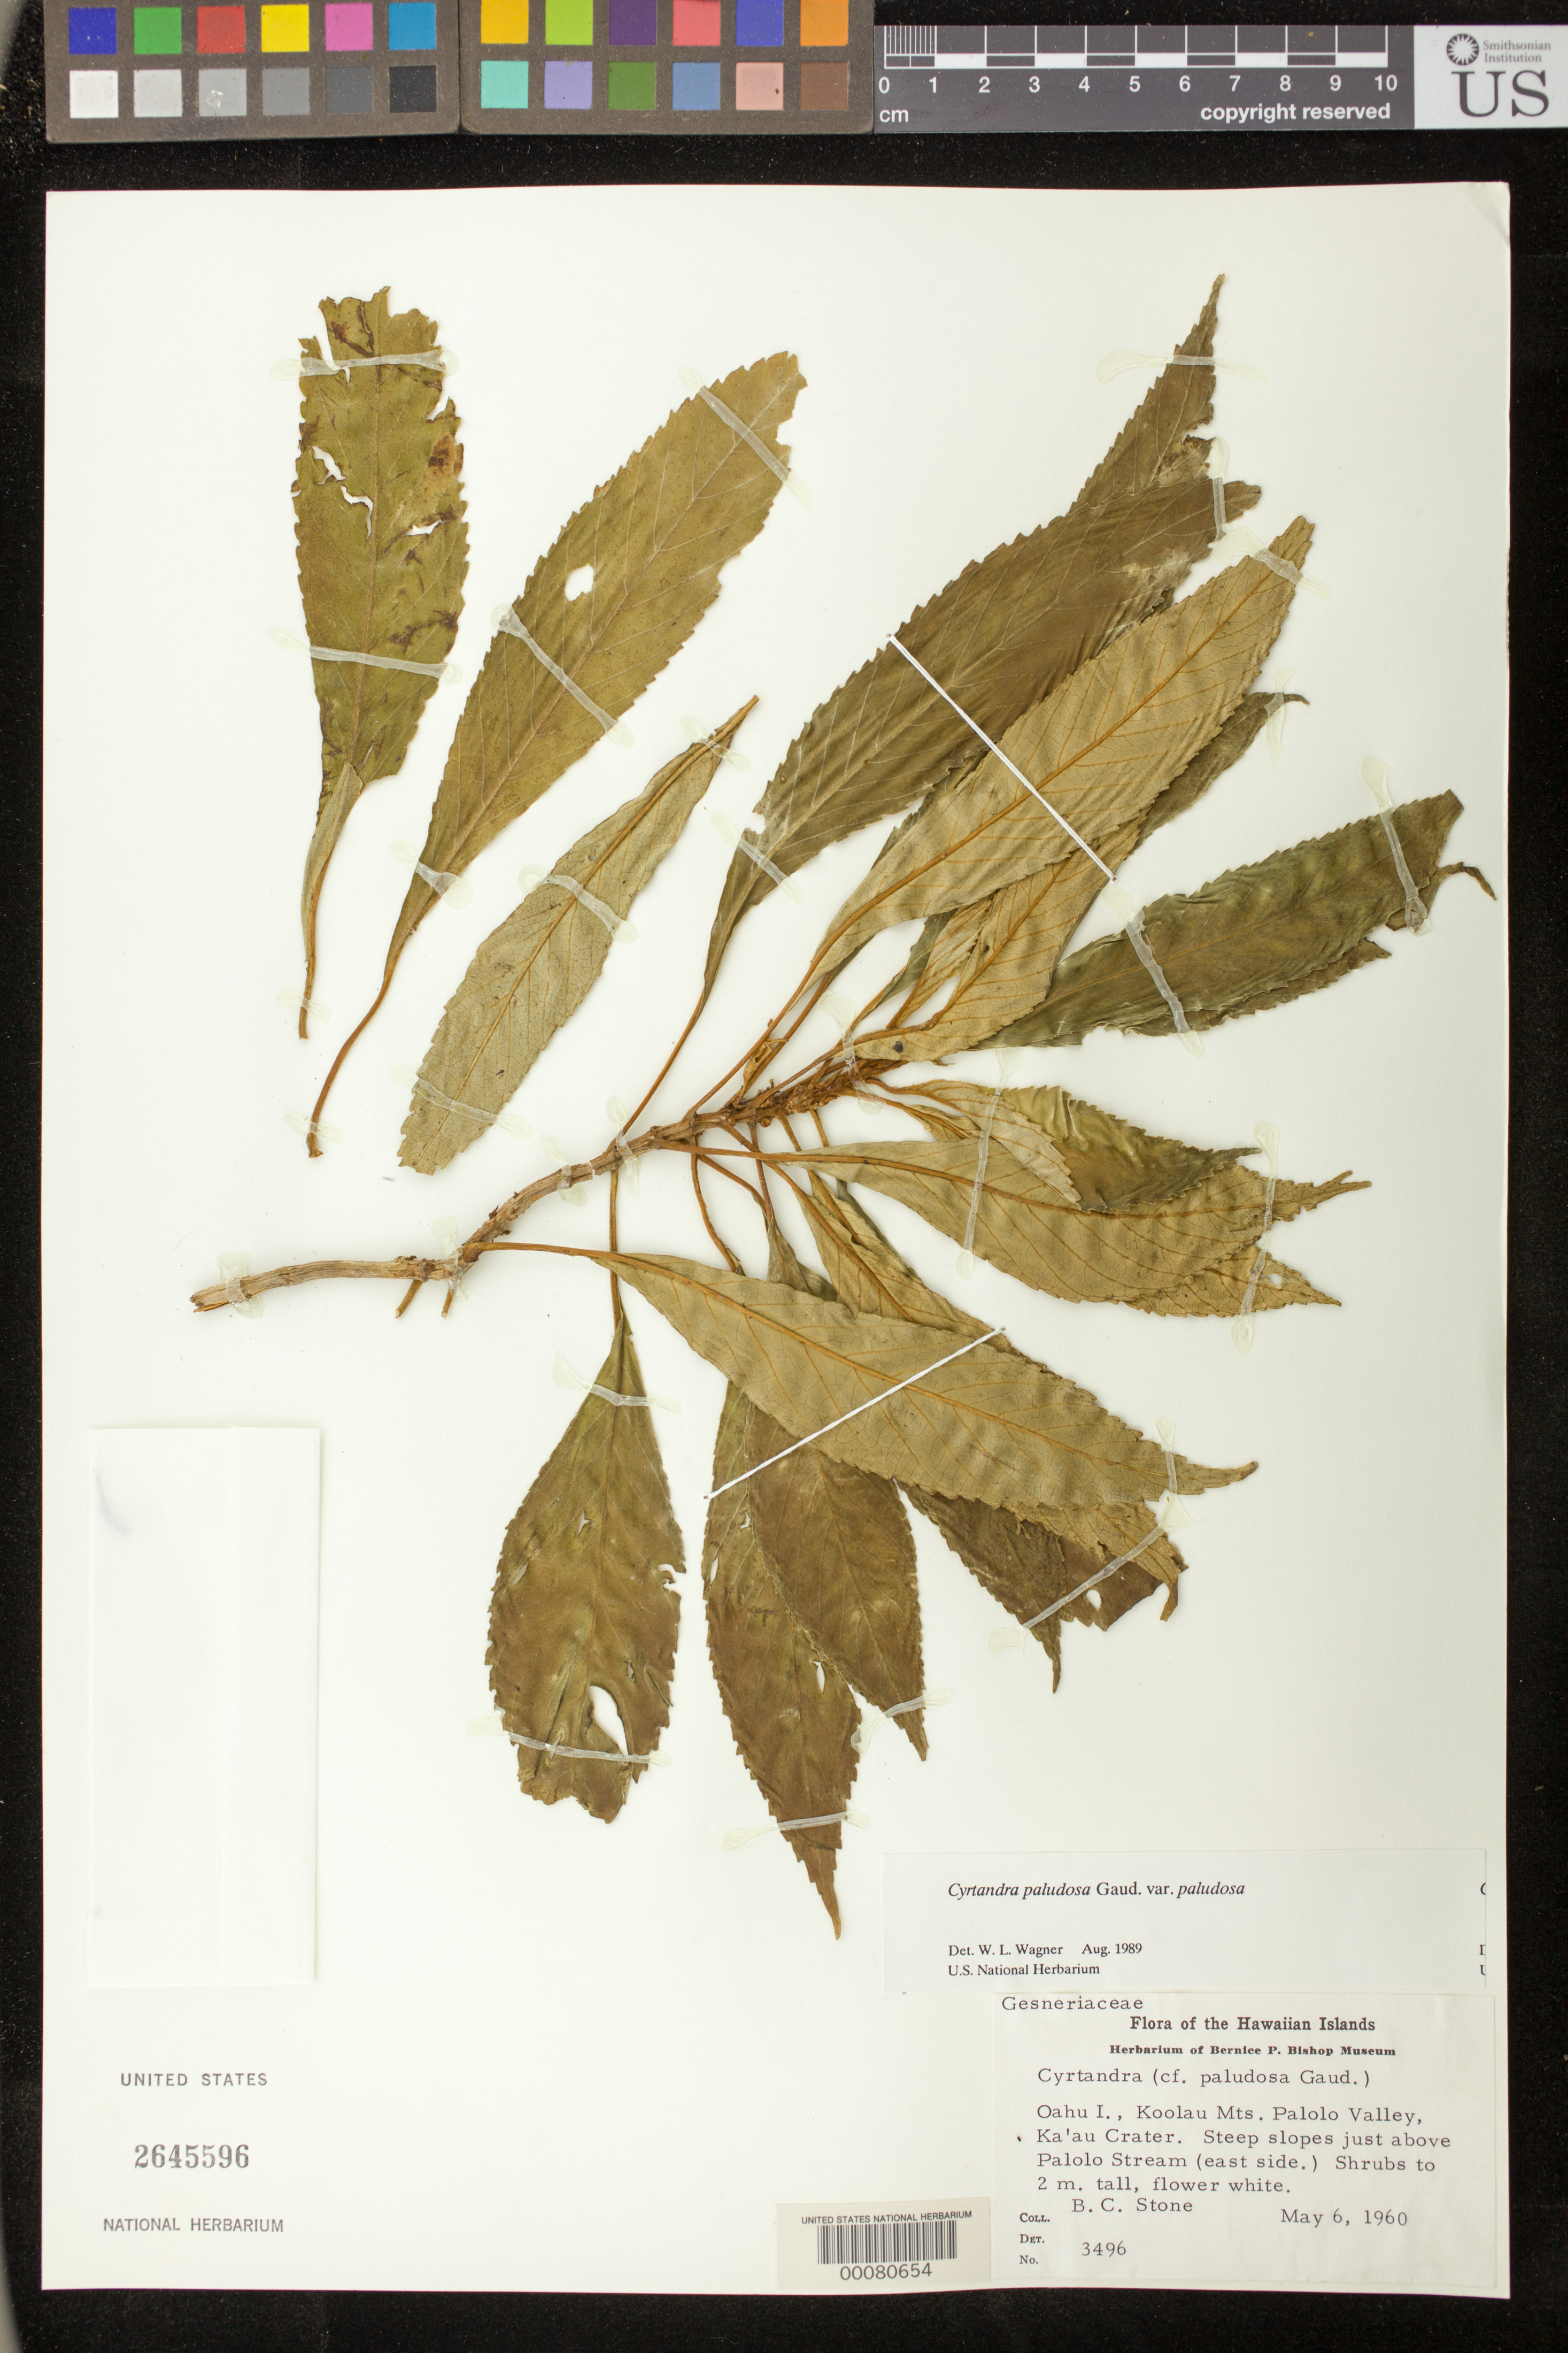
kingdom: Plantae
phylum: Tracheophyta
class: Magnoliopsida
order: Lamiales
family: Gesneriaceae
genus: Cyrtandra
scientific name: Cyrtandra paludosa var. paludosa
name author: Gaudich.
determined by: Wagner, W. L., (BOT), Smithsonian Institution - National Museum of Natural History (UNITED STATES)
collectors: B. C. Stone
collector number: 3496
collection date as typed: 06 May 1960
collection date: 1960-05-06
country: United States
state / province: Hawaii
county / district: Honolulu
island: Oahu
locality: Koolau mts, Palolo valley, Ka'au crater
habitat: Steep slopes just above palolo stream (east side)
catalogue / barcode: US 2645596